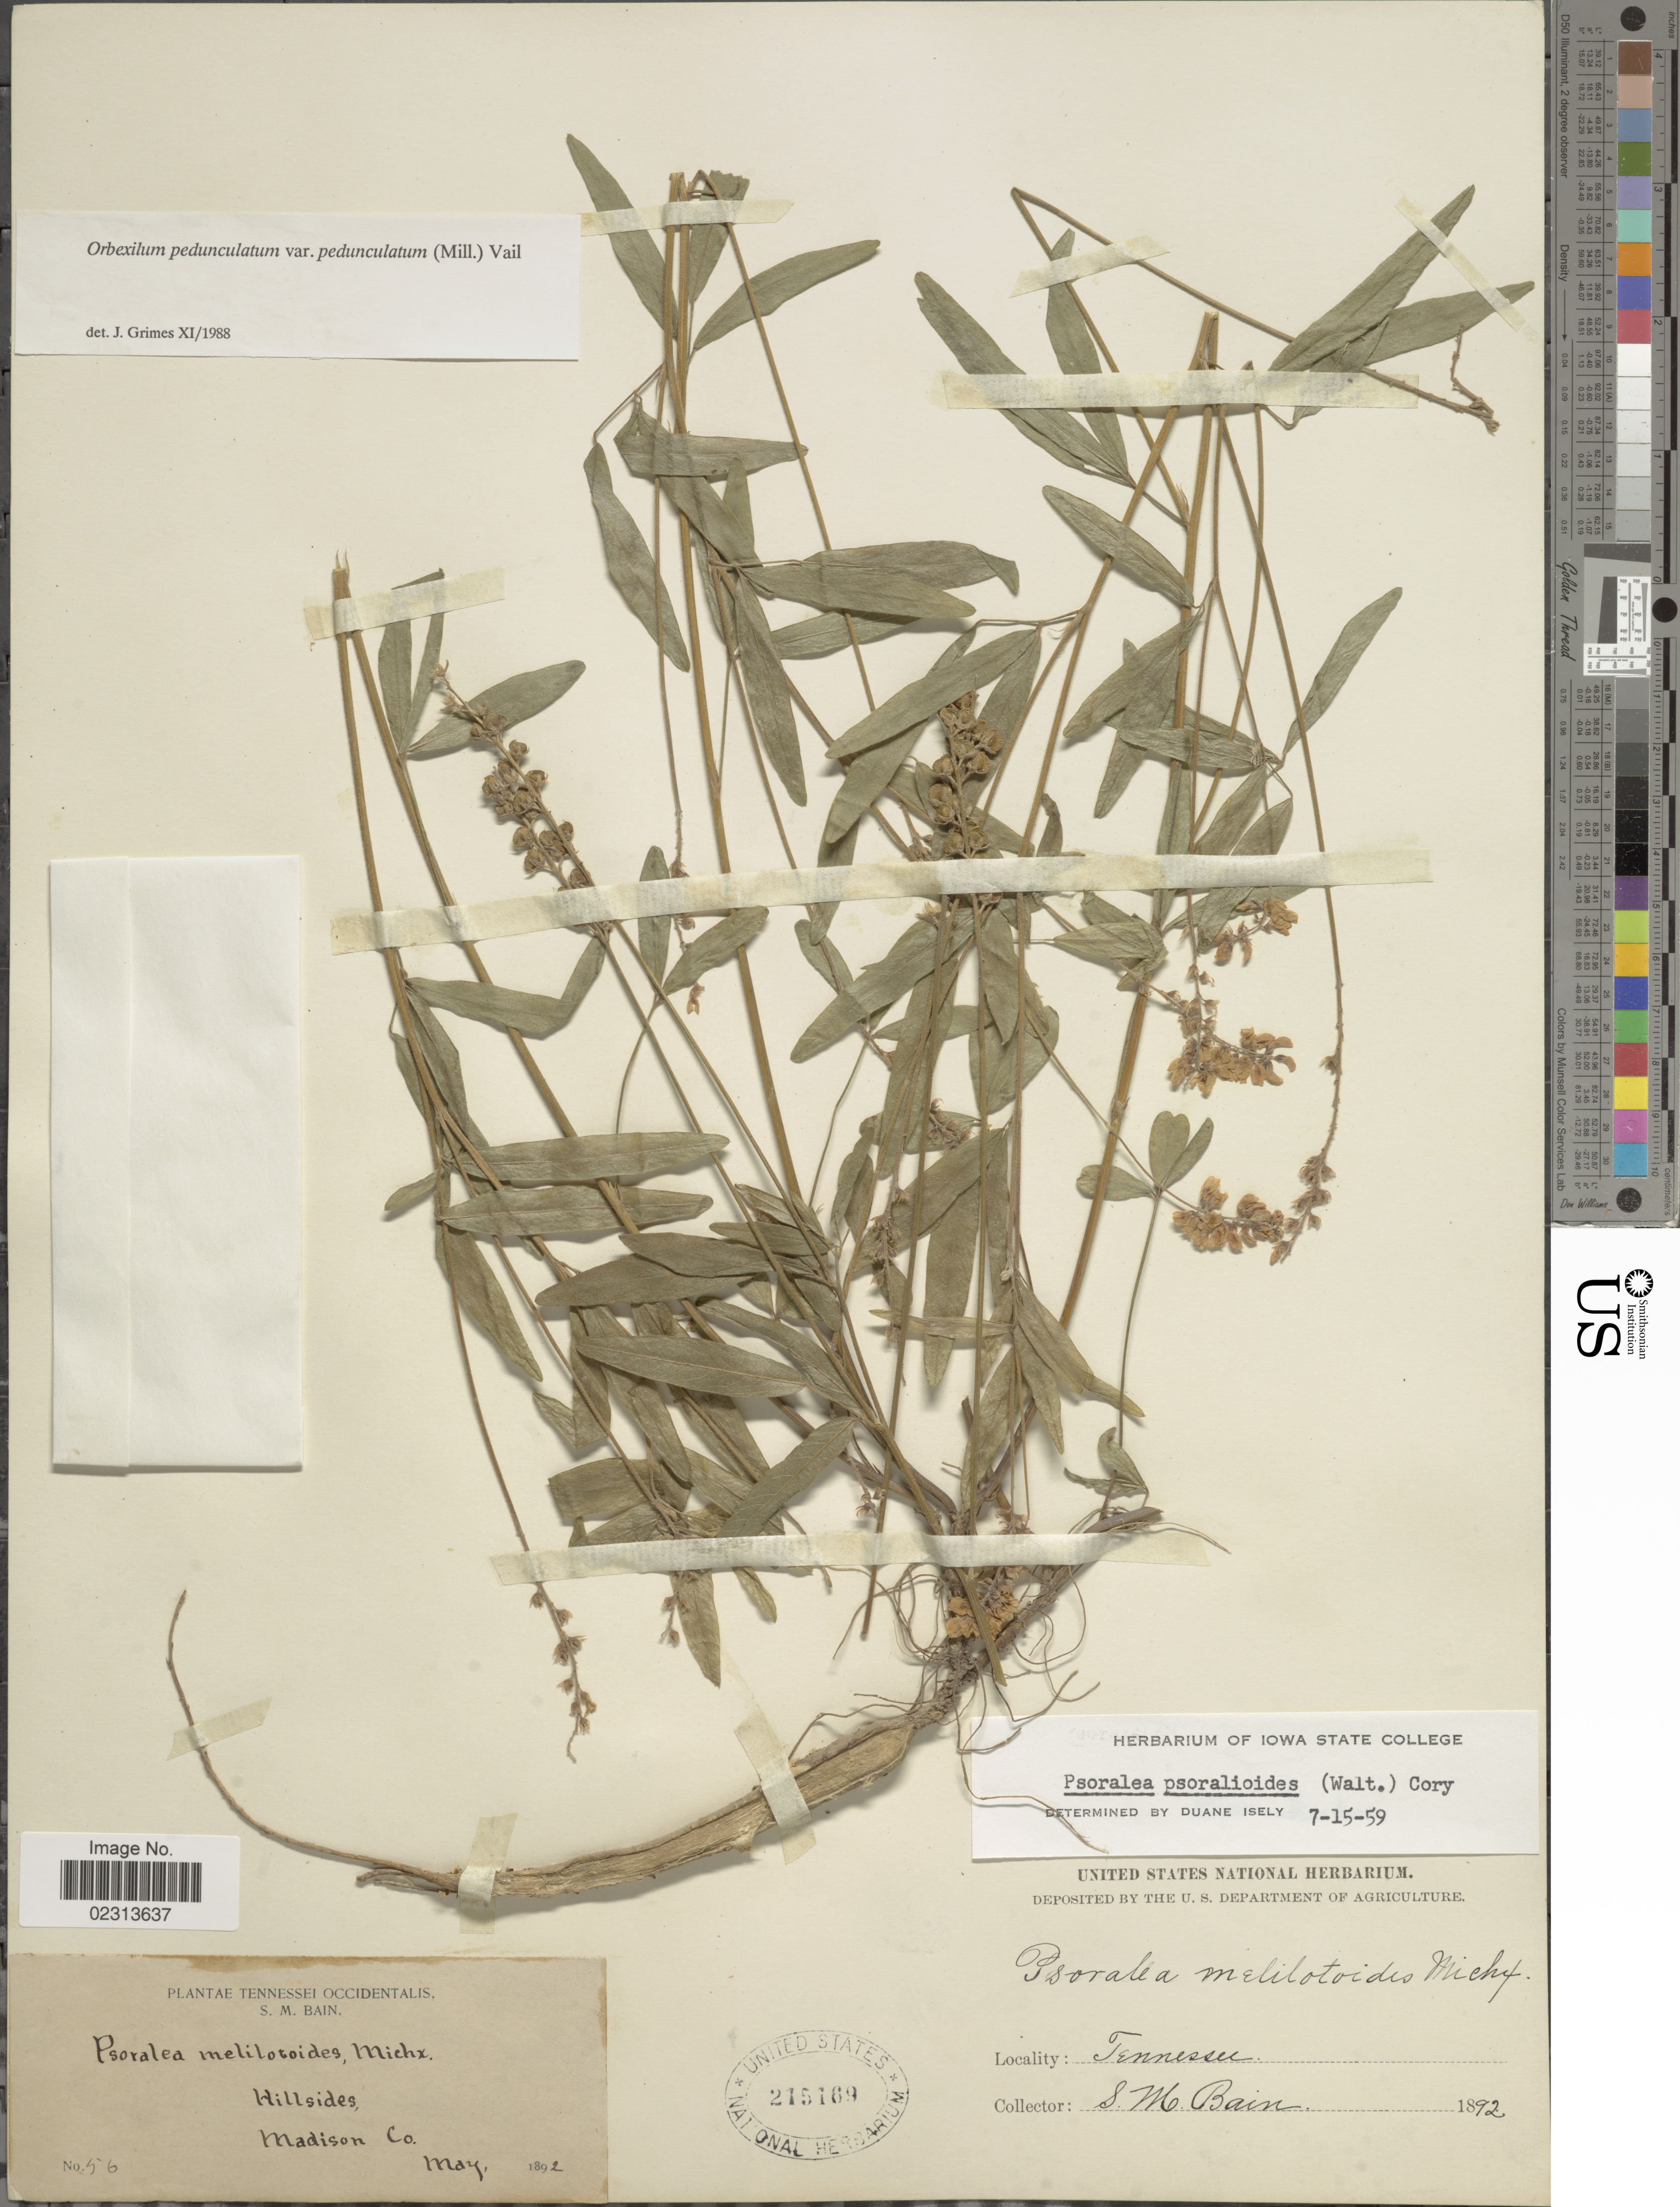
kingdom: Plantae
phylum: Tracheophyta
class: Magnoliopsida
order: Fabales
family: Fabaceae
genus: Orbexilum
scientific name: Orbexilum pedunculatum var. pedunculatum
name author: (Miller) Rydberg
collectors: S. M. Bain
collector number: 56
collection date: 1892-05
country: United States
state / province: Tennessee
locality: Madison Co.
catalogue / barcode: US 215169